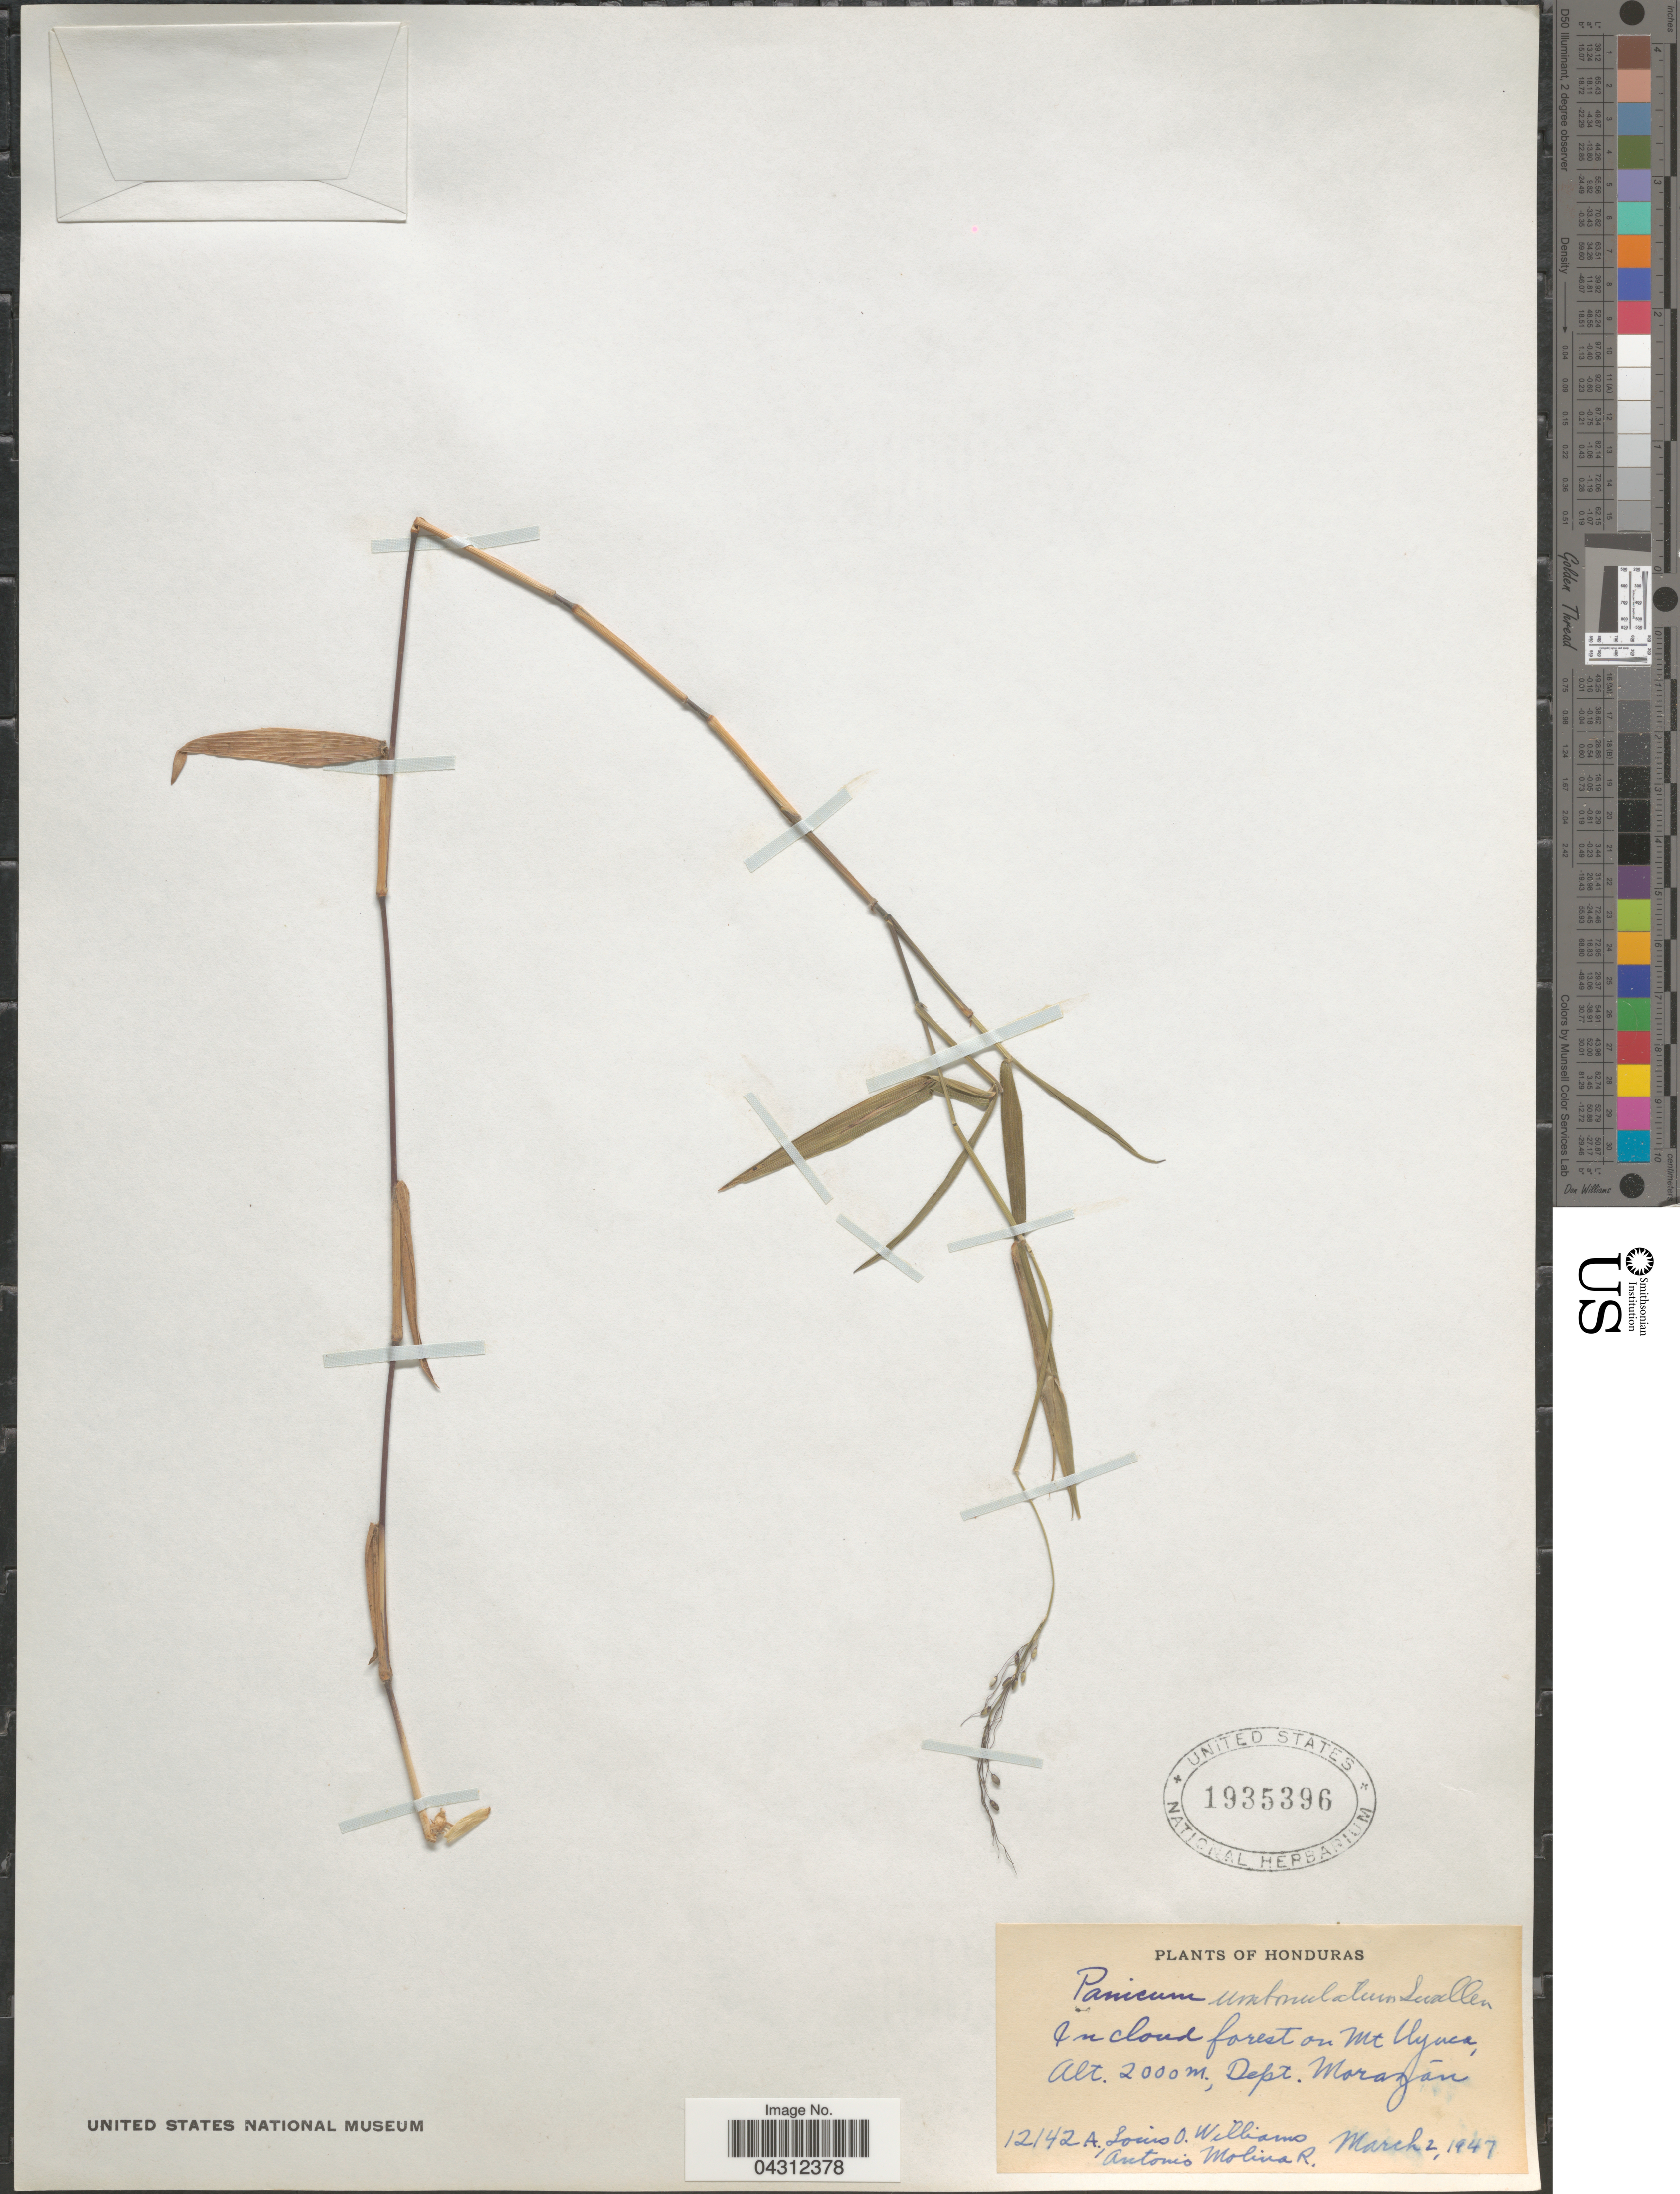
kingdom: Plantae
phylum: Tracheophyta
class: Liliopsida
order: Poales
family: Poaceae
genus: Dichanthelium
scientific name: Dichanthelium umbonulatum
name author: (Swallen) Davidse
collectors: L. O. Williams & A. Molina R.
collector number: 12142A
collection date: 1947-03-02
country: Honduras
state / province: Fco. Morazán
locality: In cloud forest on Mt. Uyuca, Dept. Morazán.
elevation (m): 2000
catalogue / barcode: US 1935396